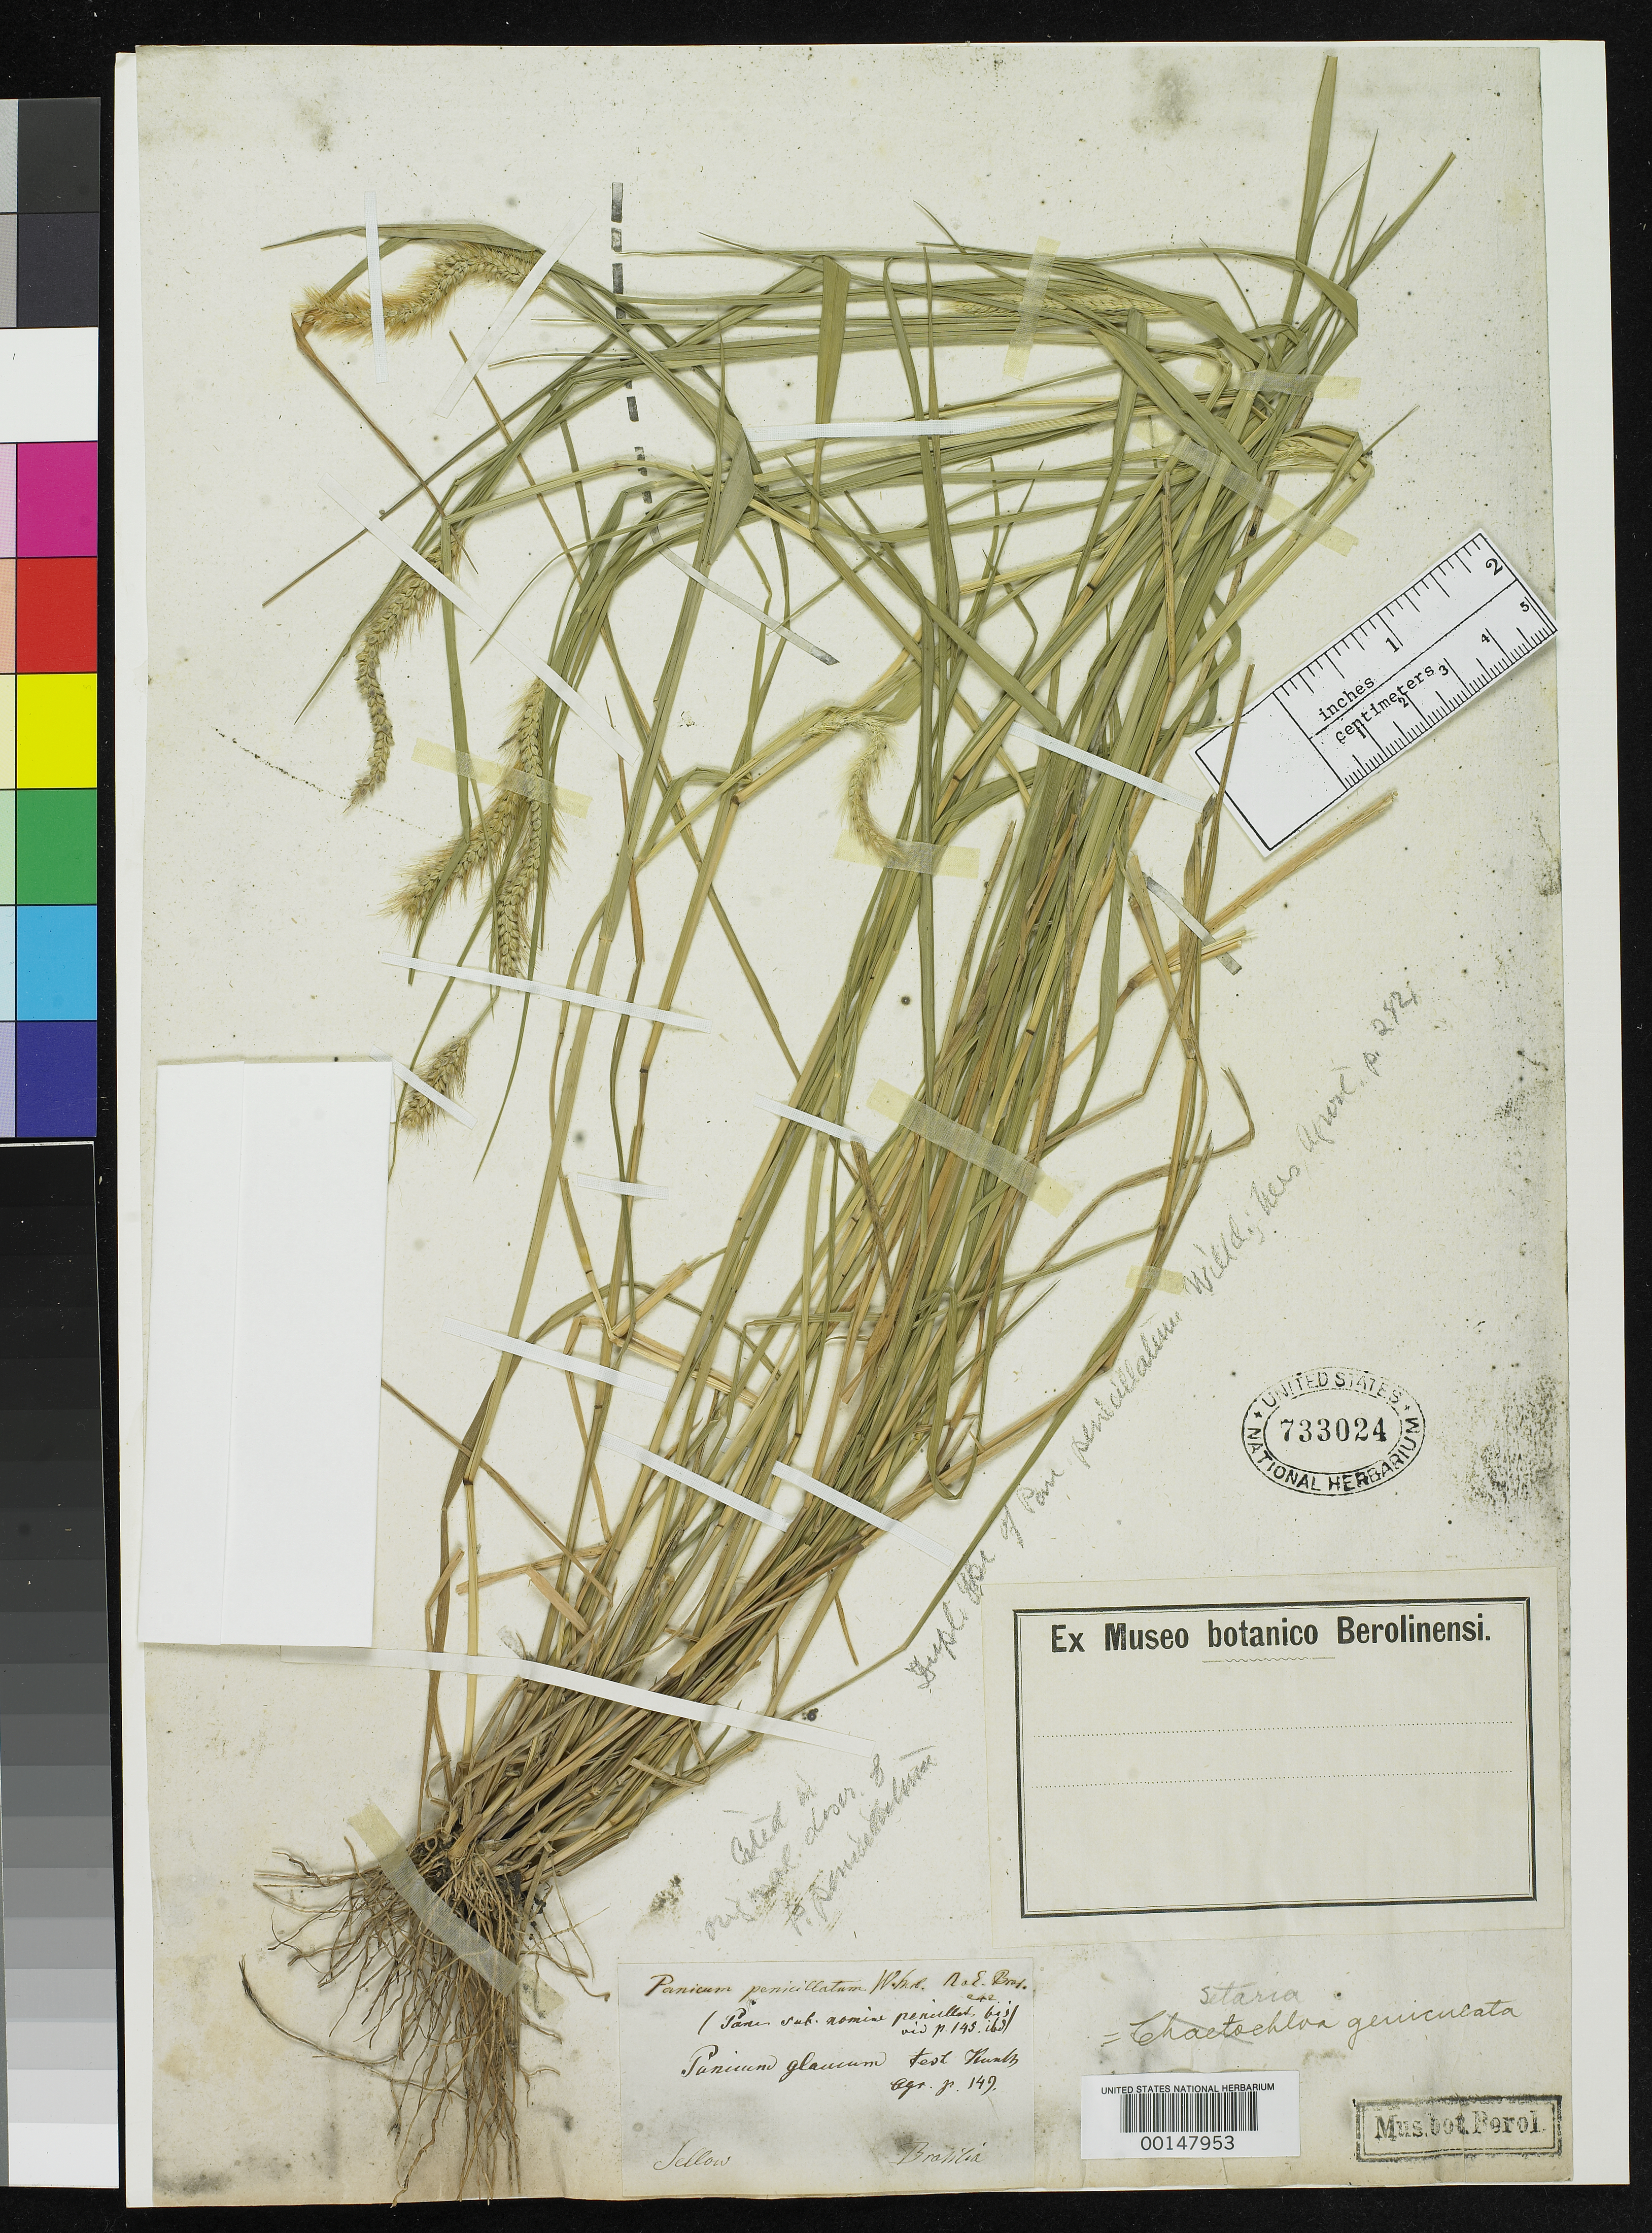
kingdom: Plantae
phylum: Tracheophyta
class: Liliopsida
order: Poales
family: Poaceae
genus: Panicum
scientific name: Panicum penicillatum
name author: Nees in Mart.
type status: Syntype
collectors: F. Sellow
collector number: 1252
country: Brazil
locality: Southern Brazil.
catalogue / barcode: US 733024